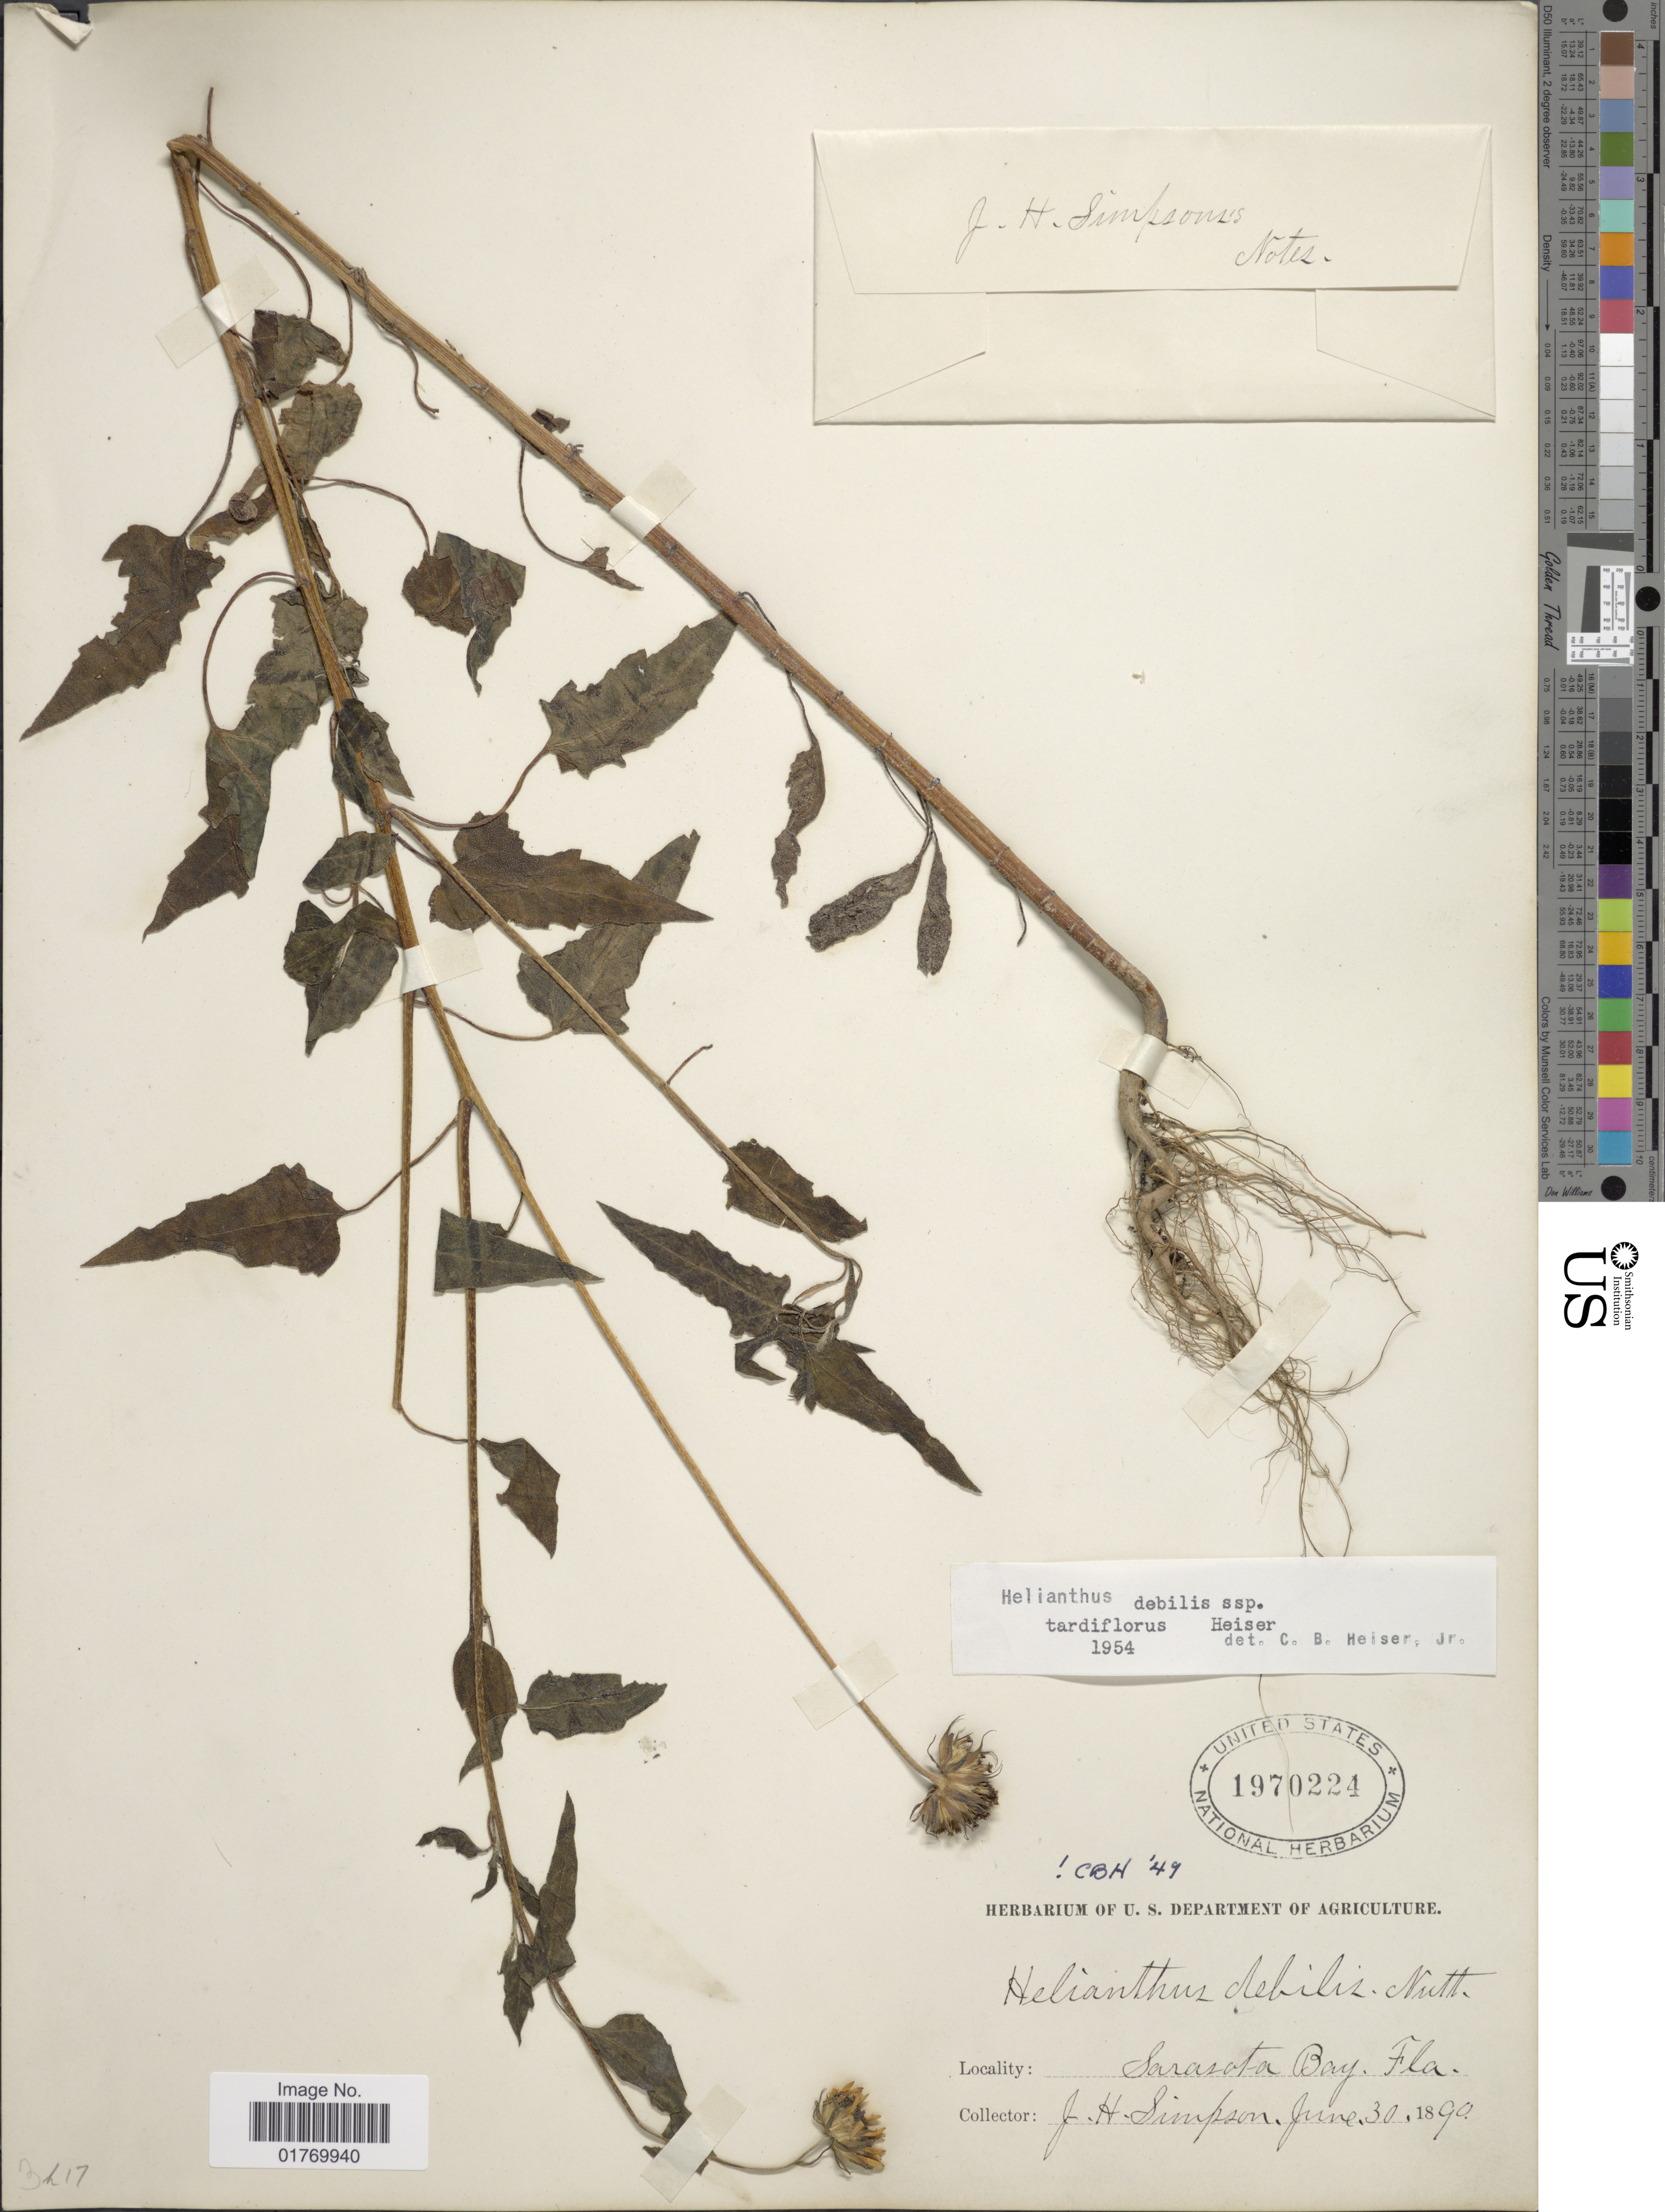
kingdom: Plantae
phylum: Tracheophyta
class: Magnoliopsida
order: Asterales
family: Asteraceae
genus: Helianthus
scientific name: Helianthus debilis subsp. tardiflorus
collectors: J. H. Simpson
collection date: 1890-06-30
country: United States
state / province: Florida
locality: Sarasota Bay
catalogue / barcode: US 1970224